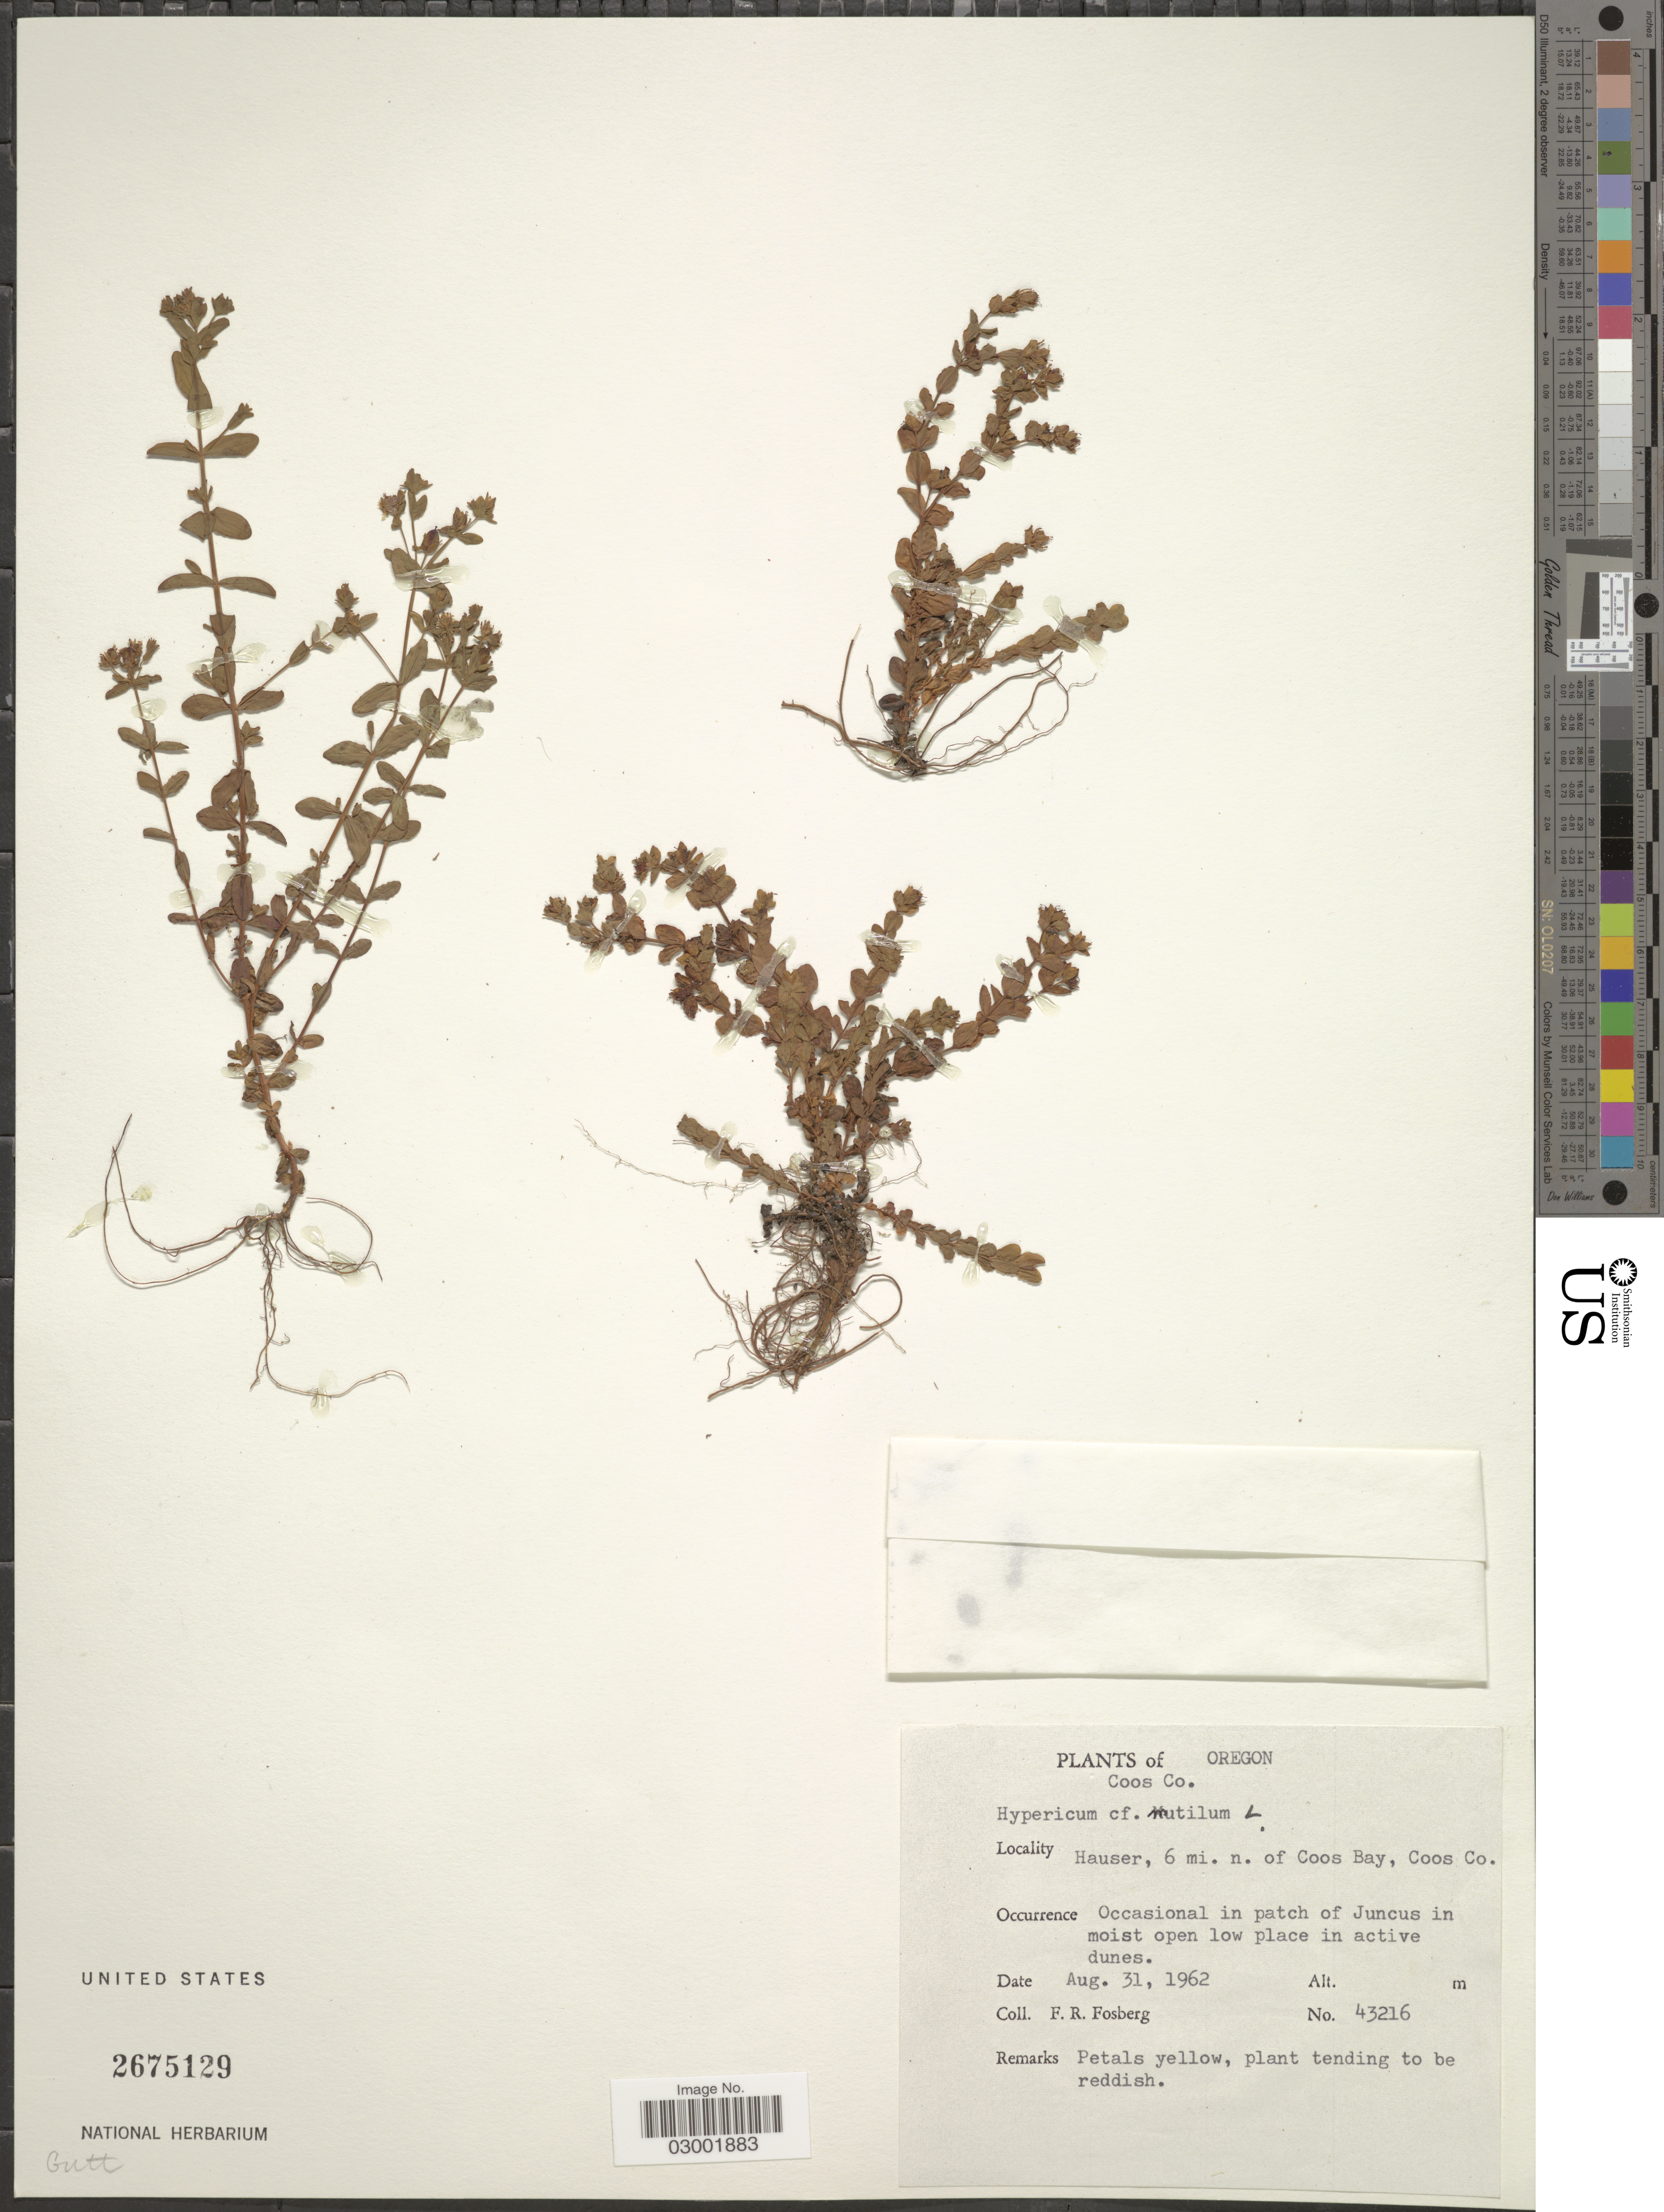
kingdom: Plantae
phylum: Tracheophyta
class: Magnoliopsida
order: Malpighiales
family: Hypericaceae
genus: Hypericum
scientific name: Hypericum mutilum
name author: L.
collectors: F. R. Fosberg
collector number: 43216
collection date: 1962-08-31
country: United States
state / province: Oregon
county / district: Coos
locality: Coos Co., Hauser, 6 mi. n. of Coos Bay, Coos Co.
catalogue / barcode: US 2675129